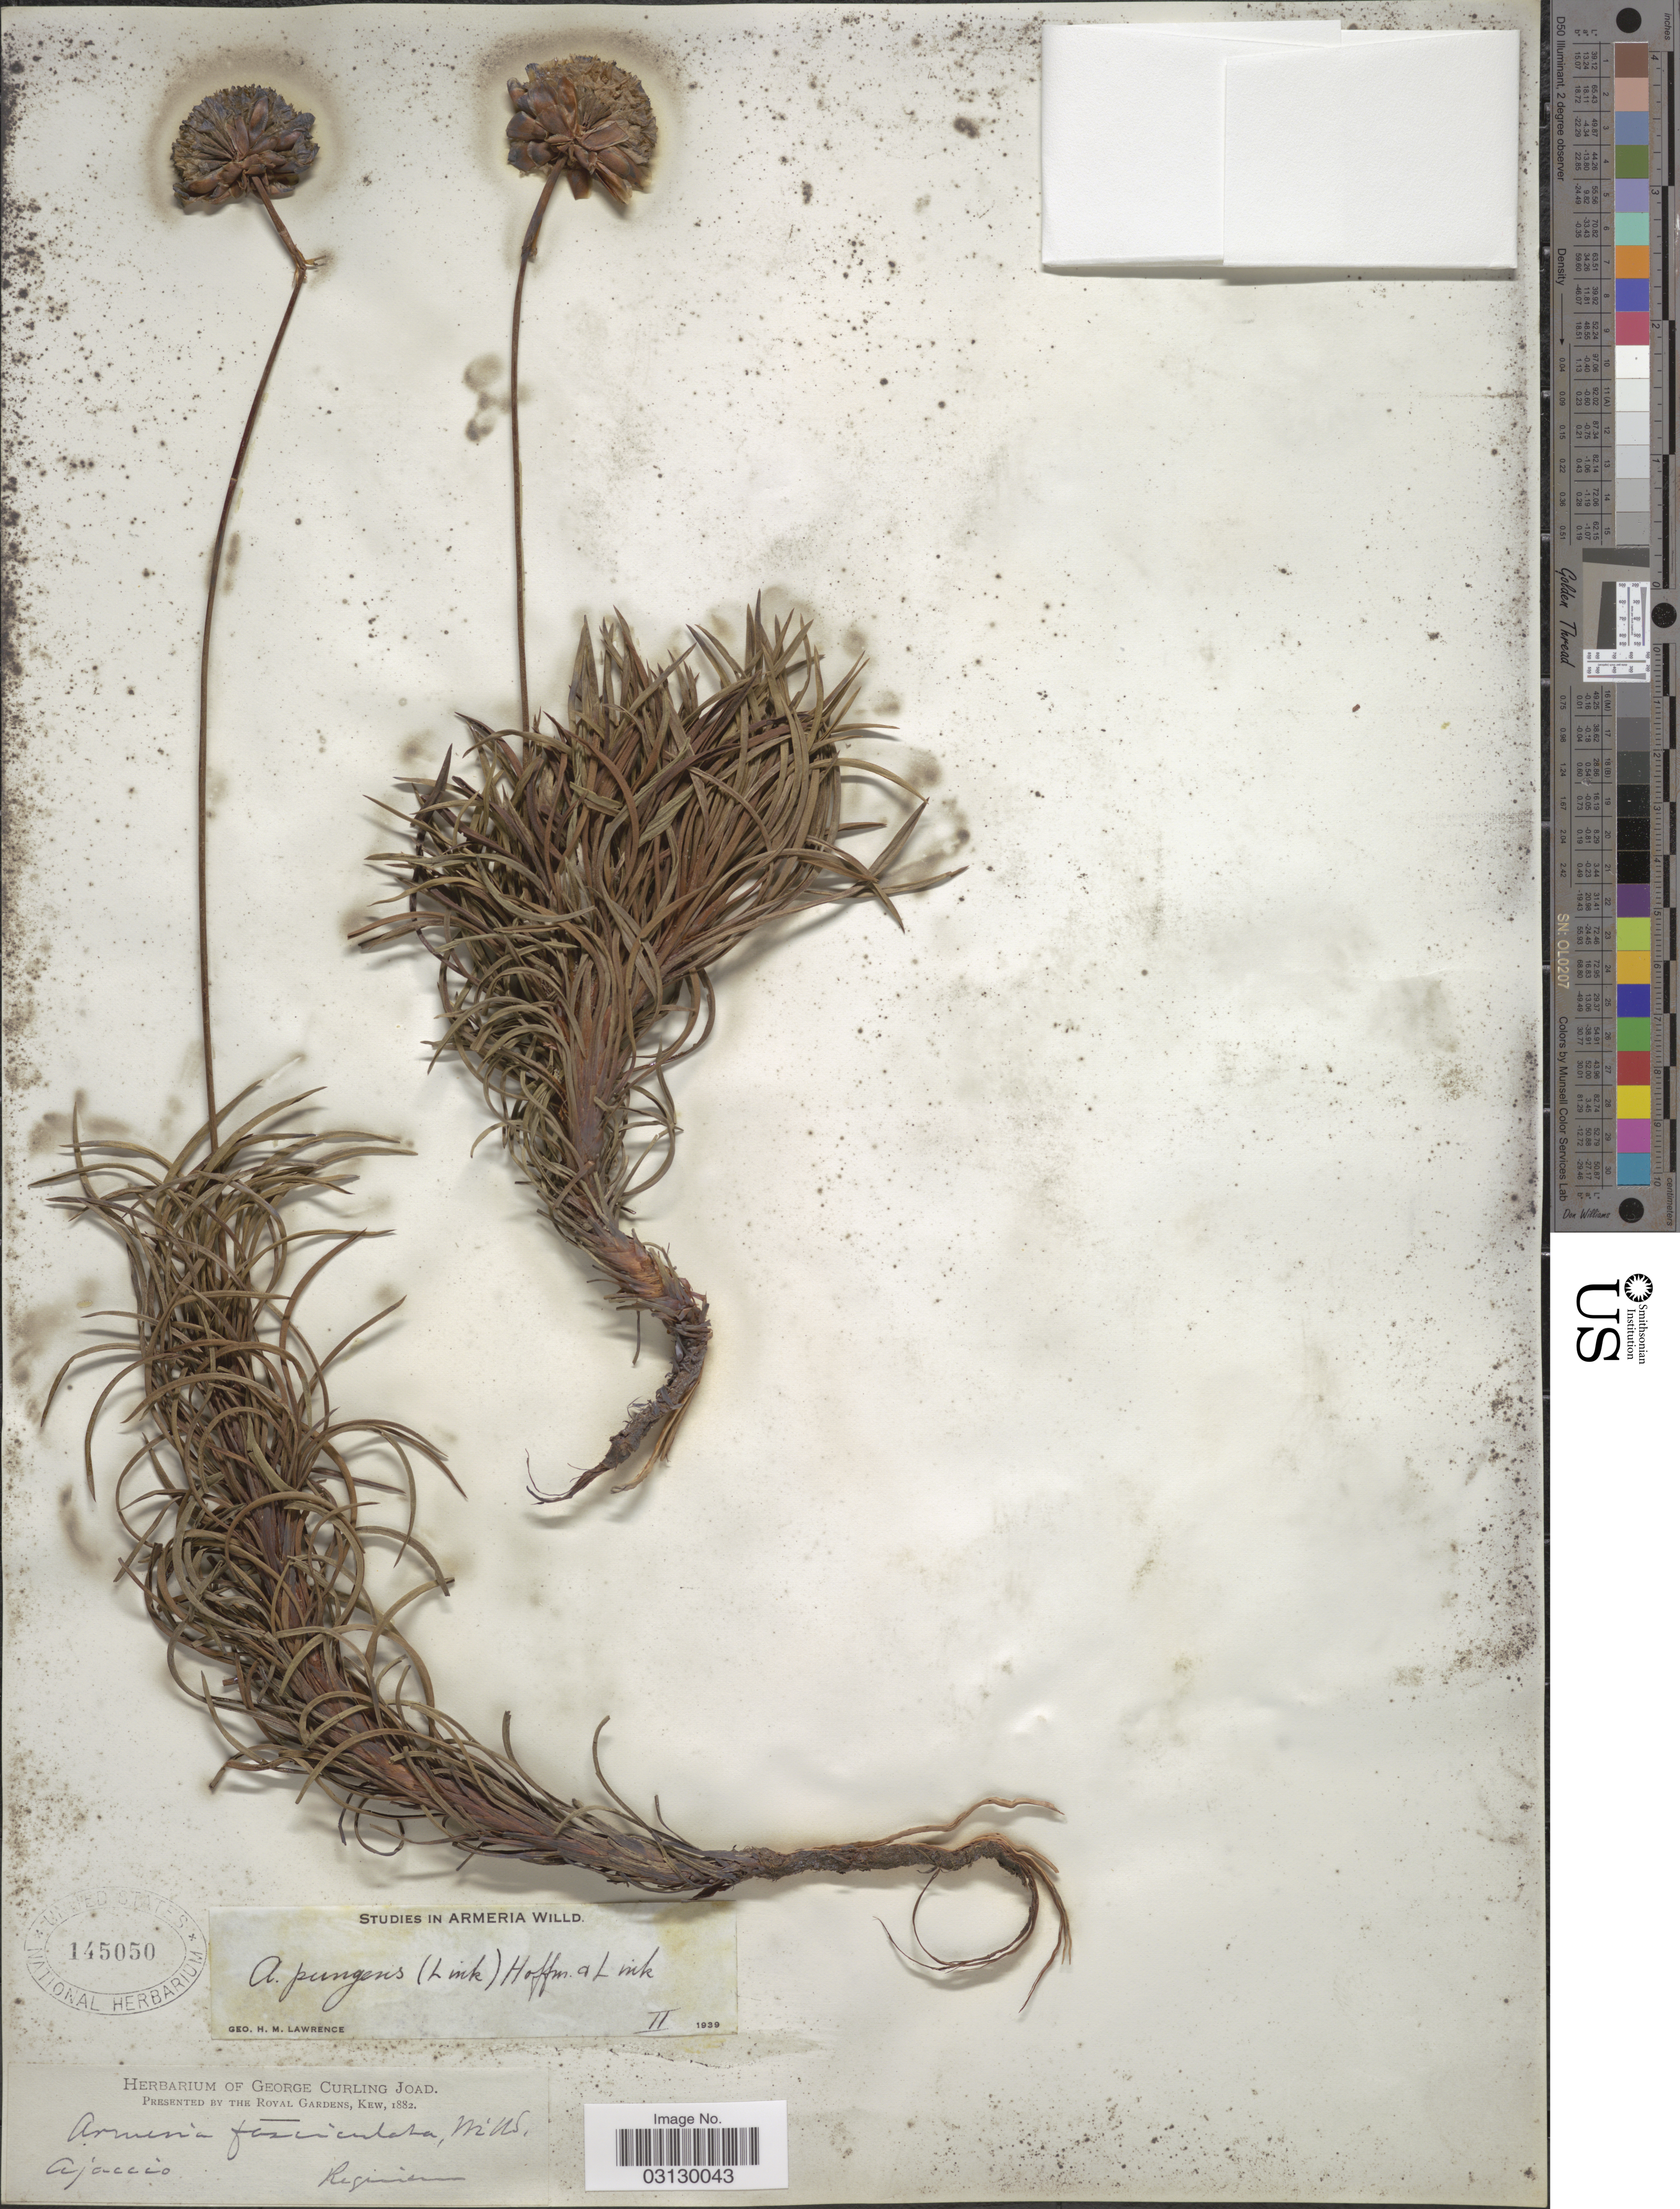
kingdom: Plantae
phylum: Tracheophyta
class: Magnoliopsida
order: Caryophyllales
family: Plumbaginaceae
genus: Armeria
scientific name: Armeria pungens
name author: (Link) Hoffmanns. & Link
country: France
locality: Ajaccio.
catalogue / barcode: US 145050